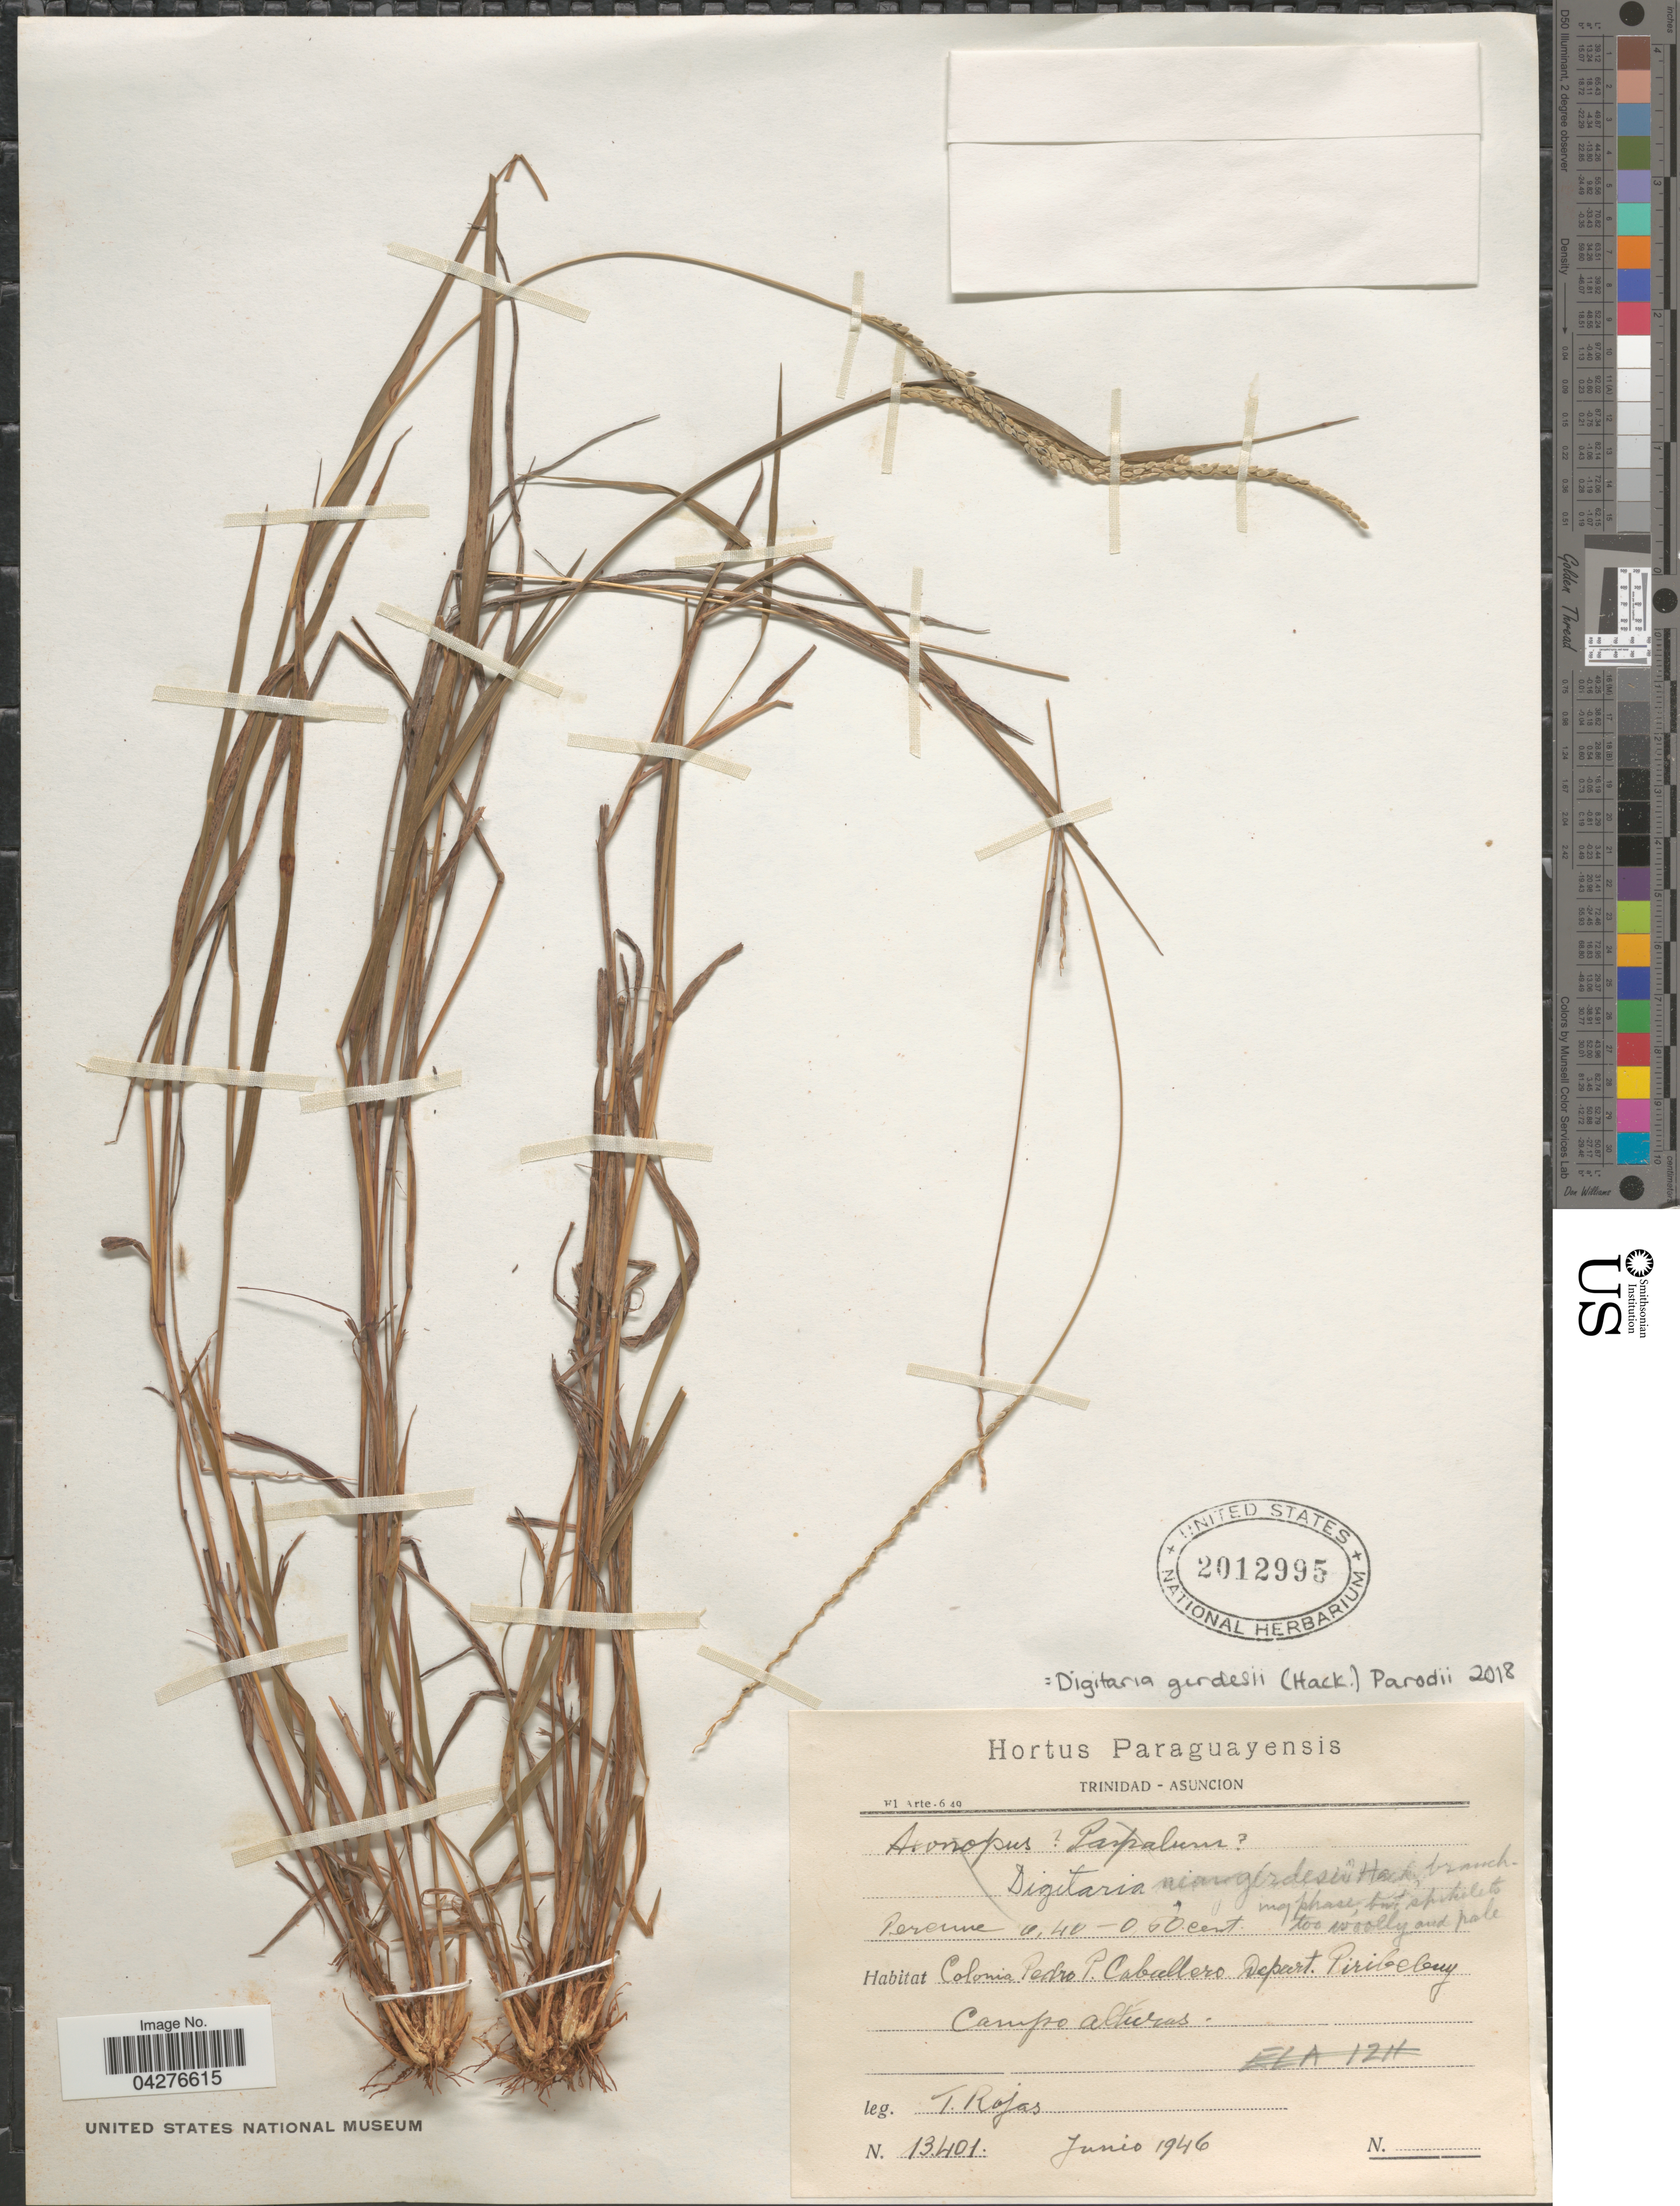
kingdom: Plantae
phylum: Tracheophyta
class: Liliopsida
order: Poales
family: Poaceae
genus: Digitaria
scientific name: Digitaria gardneri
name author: Henr.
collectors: T. Rojas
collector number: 13401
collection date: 1946-06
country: Paraguay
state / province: Asuncion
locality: Colonia Pedro P. Caballero Depart. Piribebuy. Campo alturas.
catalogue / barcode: US 2012995